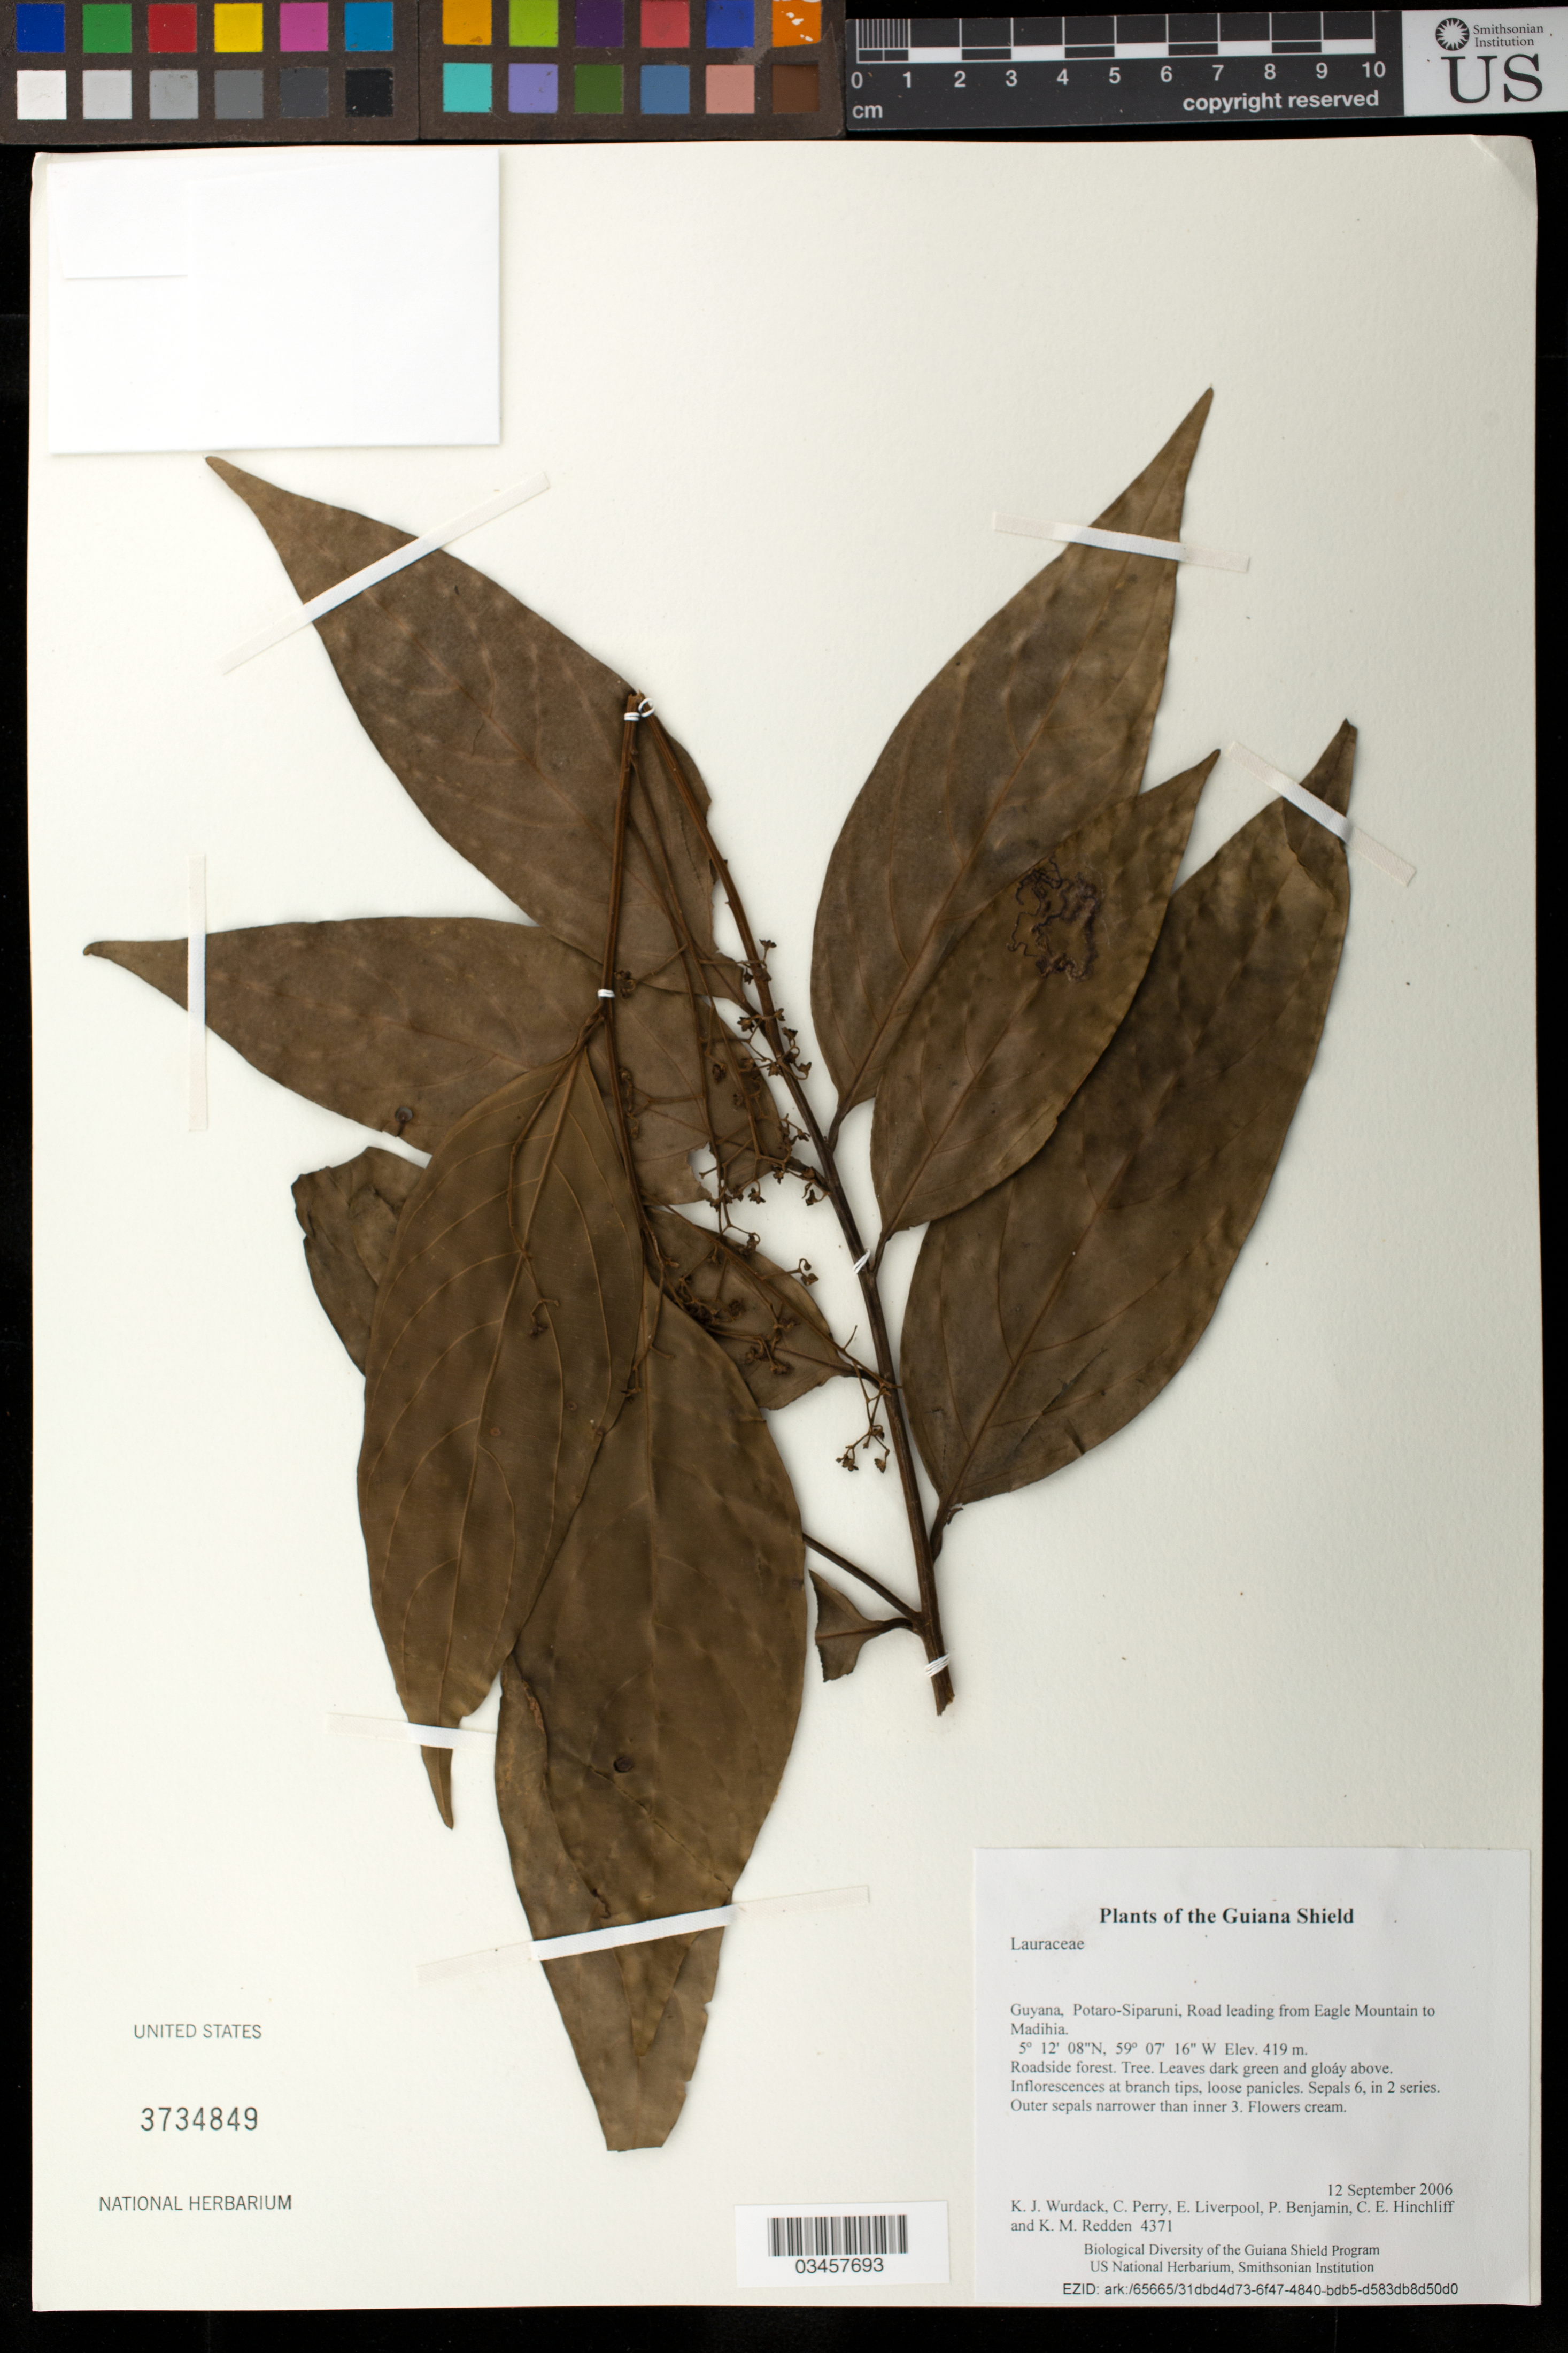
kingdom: Plantae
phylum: Tracheophyta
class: Magnoliopsida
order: Laurales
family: Lauraceae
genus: Aniba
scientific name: Aniba guianensis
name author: Aubl.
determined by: Kelloff, C. L.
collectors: K. Wurdack, C. Perry, E. Liverpool, P. Benjamin, C. E. Hinchliff & K. M. Redden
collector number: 4371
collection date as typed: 12 September 2006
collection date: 2006-09-12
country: Guyana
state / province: Potaro-Siparuni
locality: Road leading from Eagle Mountain to Madihia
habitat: Roadside forest.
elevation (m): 419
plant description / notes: Silica sample (1).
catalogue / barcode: US 3734849